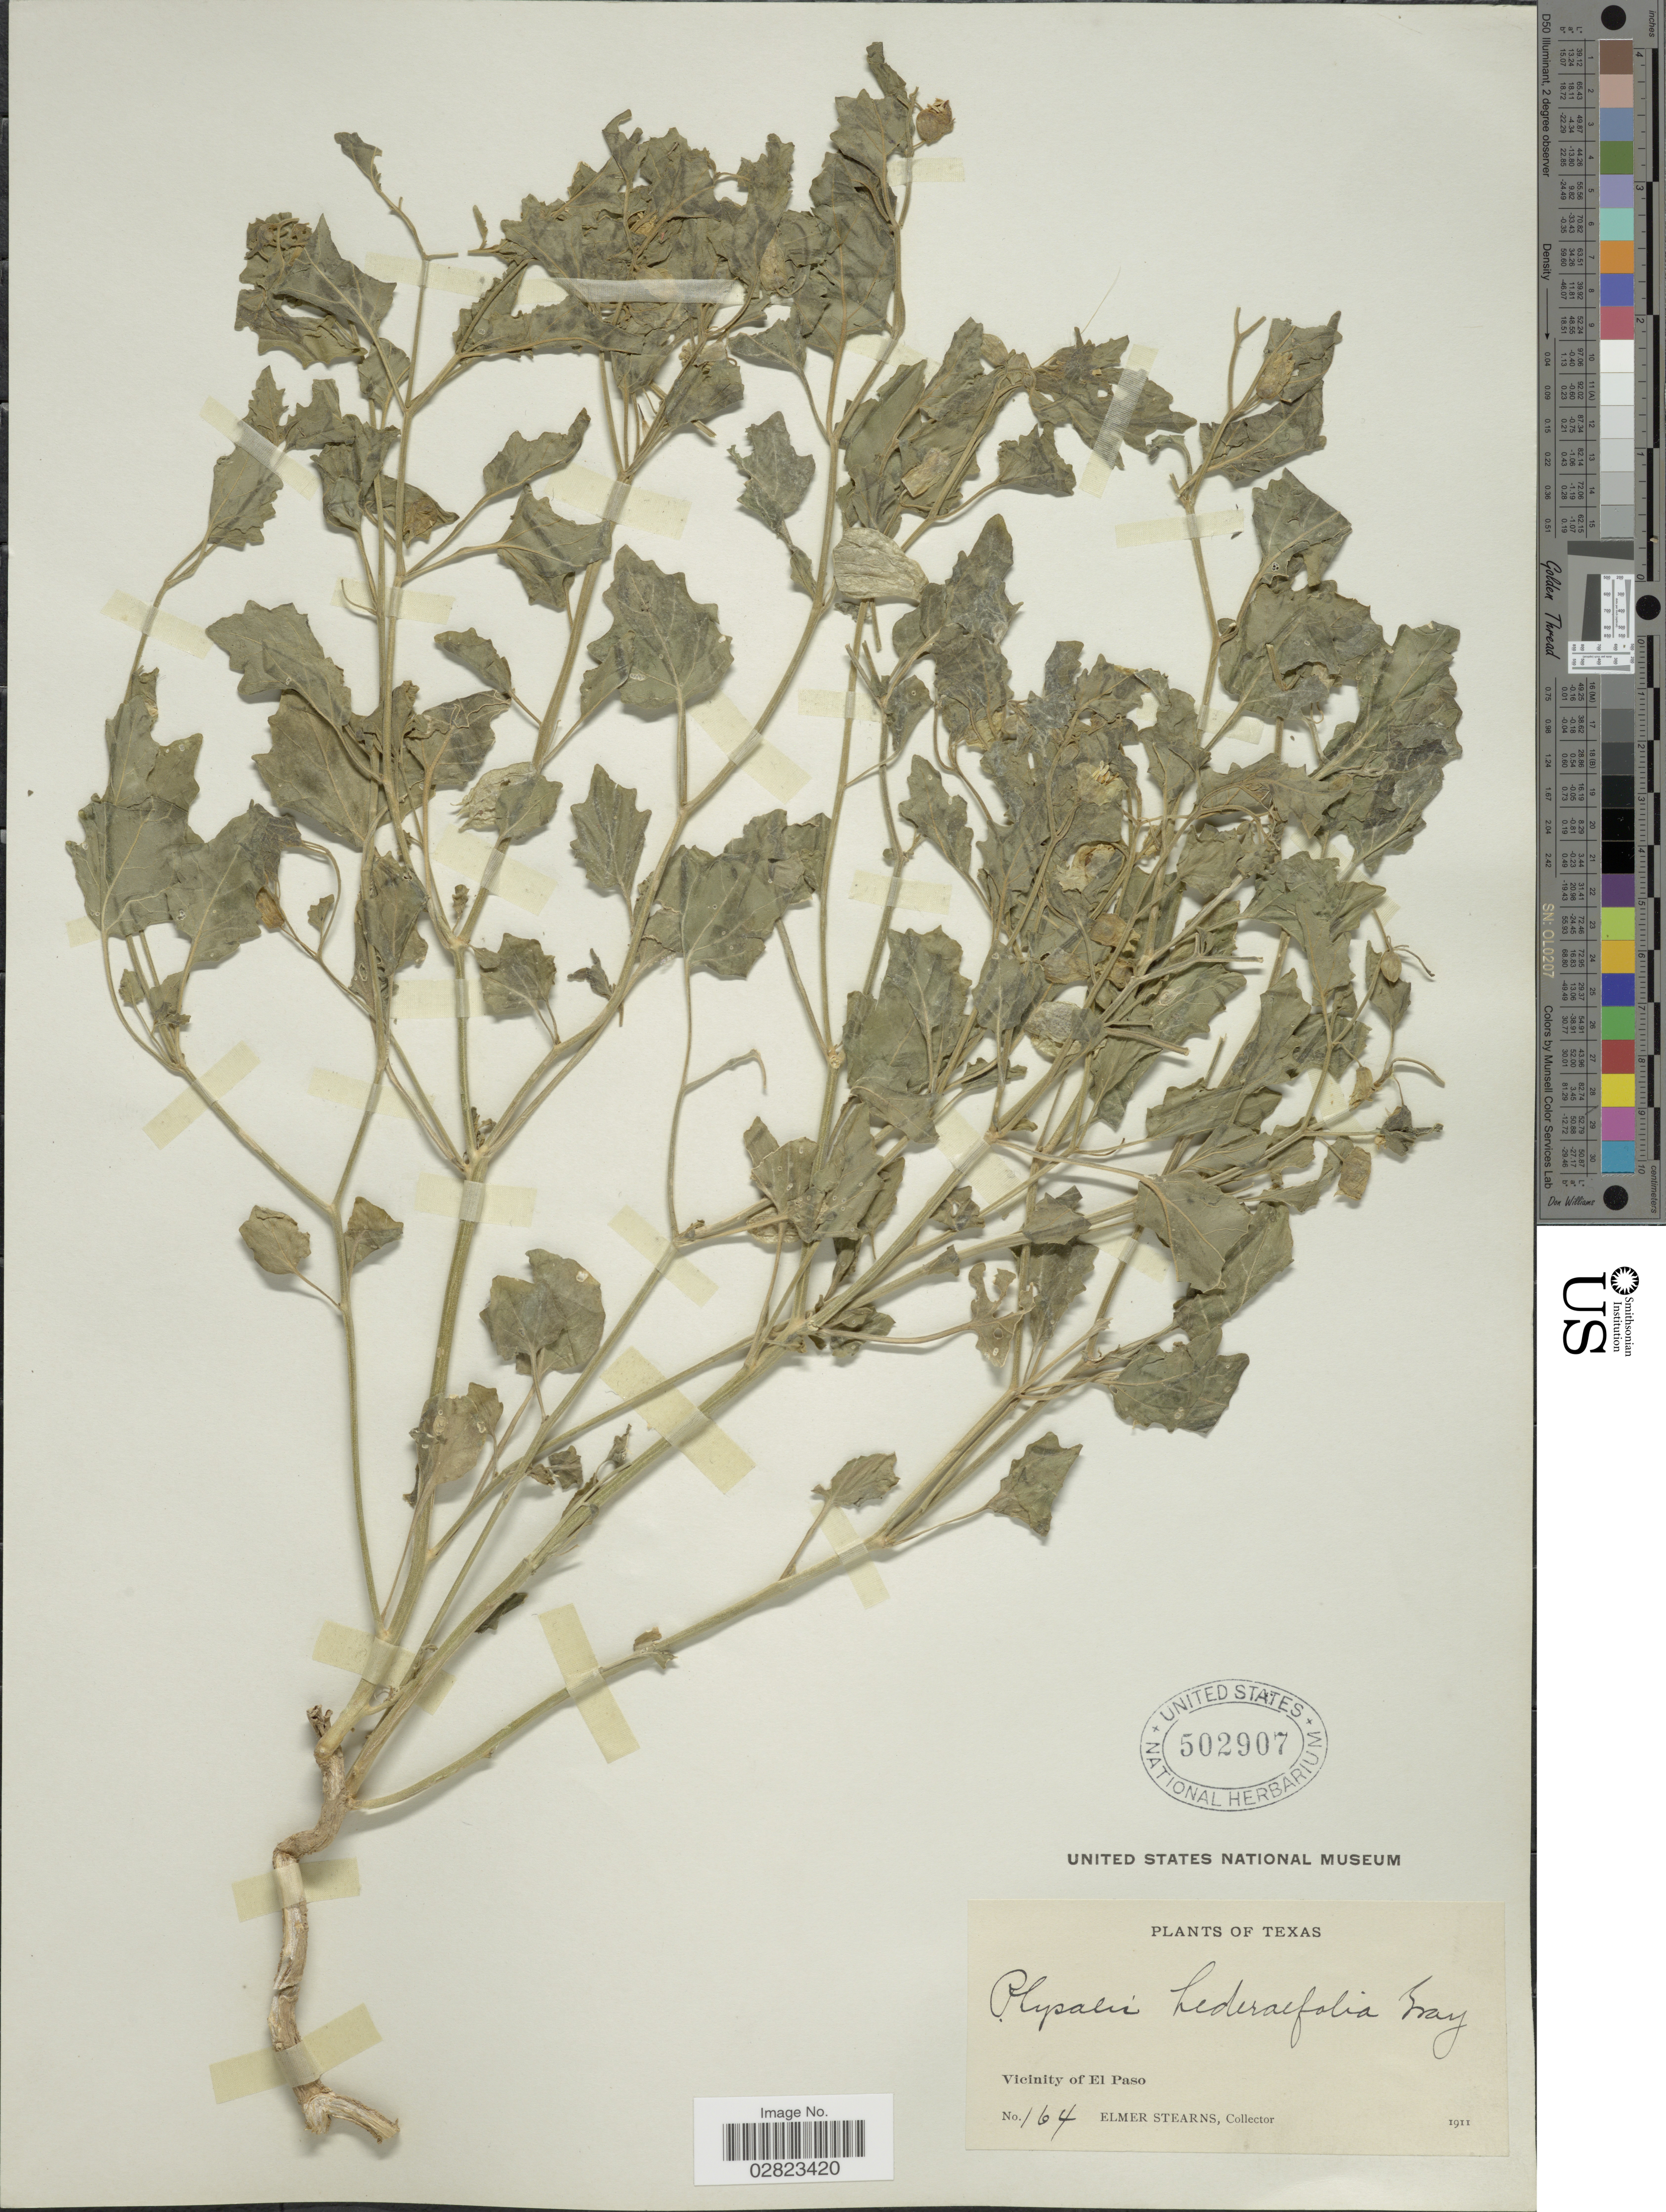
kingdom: Plantae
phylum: Tracheophyta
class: Magnoliopsida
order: Solanales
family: Solanaceae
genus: Physalis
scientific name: Physalis hederifolia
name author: A. Gray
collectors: E. Stearns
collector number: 164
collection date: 1911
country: United States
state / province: Texas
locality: Vicinity of El Paso.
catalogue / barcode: US 502907